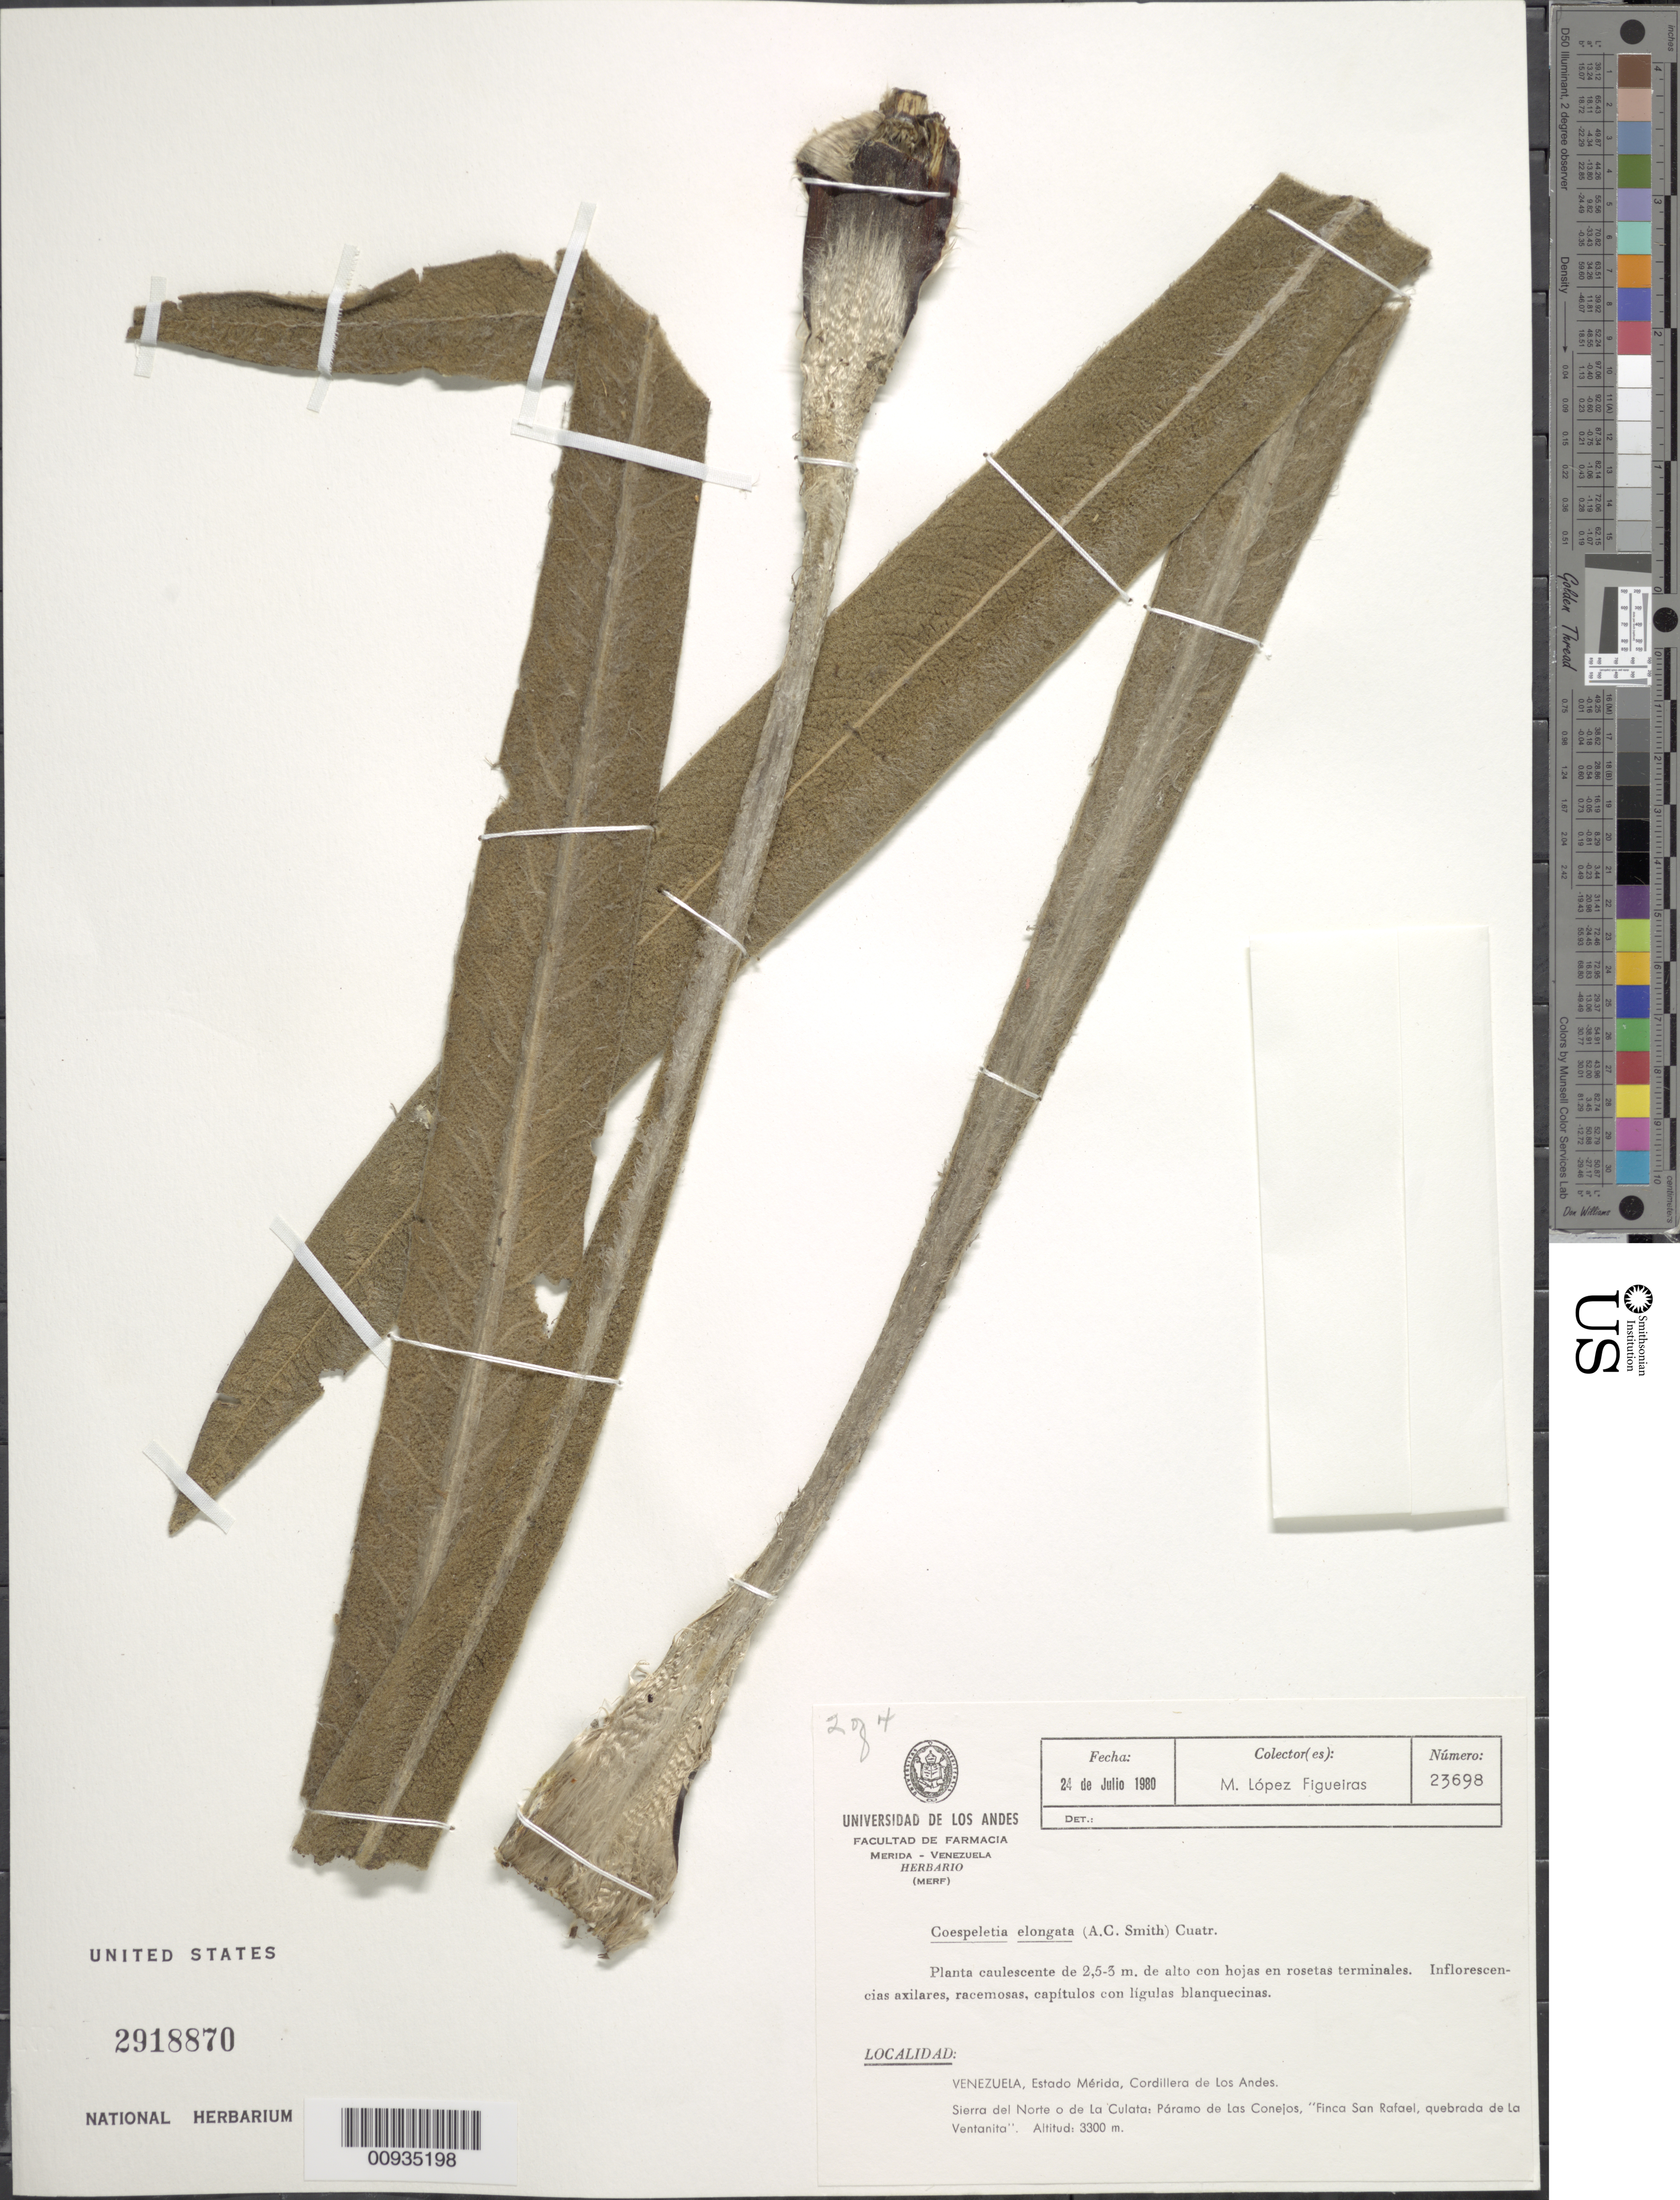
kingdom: Plantae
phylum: Tracheophyta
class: Magnoliopsida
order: Asterales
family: Asteraceae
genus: Coespeletia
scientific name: Coespeletia elongata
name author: (A.C. Sm.) Cuatrec.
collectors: M. López Figueiras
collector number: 23698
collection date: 1980-07-24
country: Venezuela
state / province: Mérida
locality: Cordillera de Los Andes, Sierra del Norte o de La Culata: Paramo de Las Conejos, Finca San Rafael, quebrada de la Ventanita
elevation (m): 3300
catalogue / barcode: US 2918870